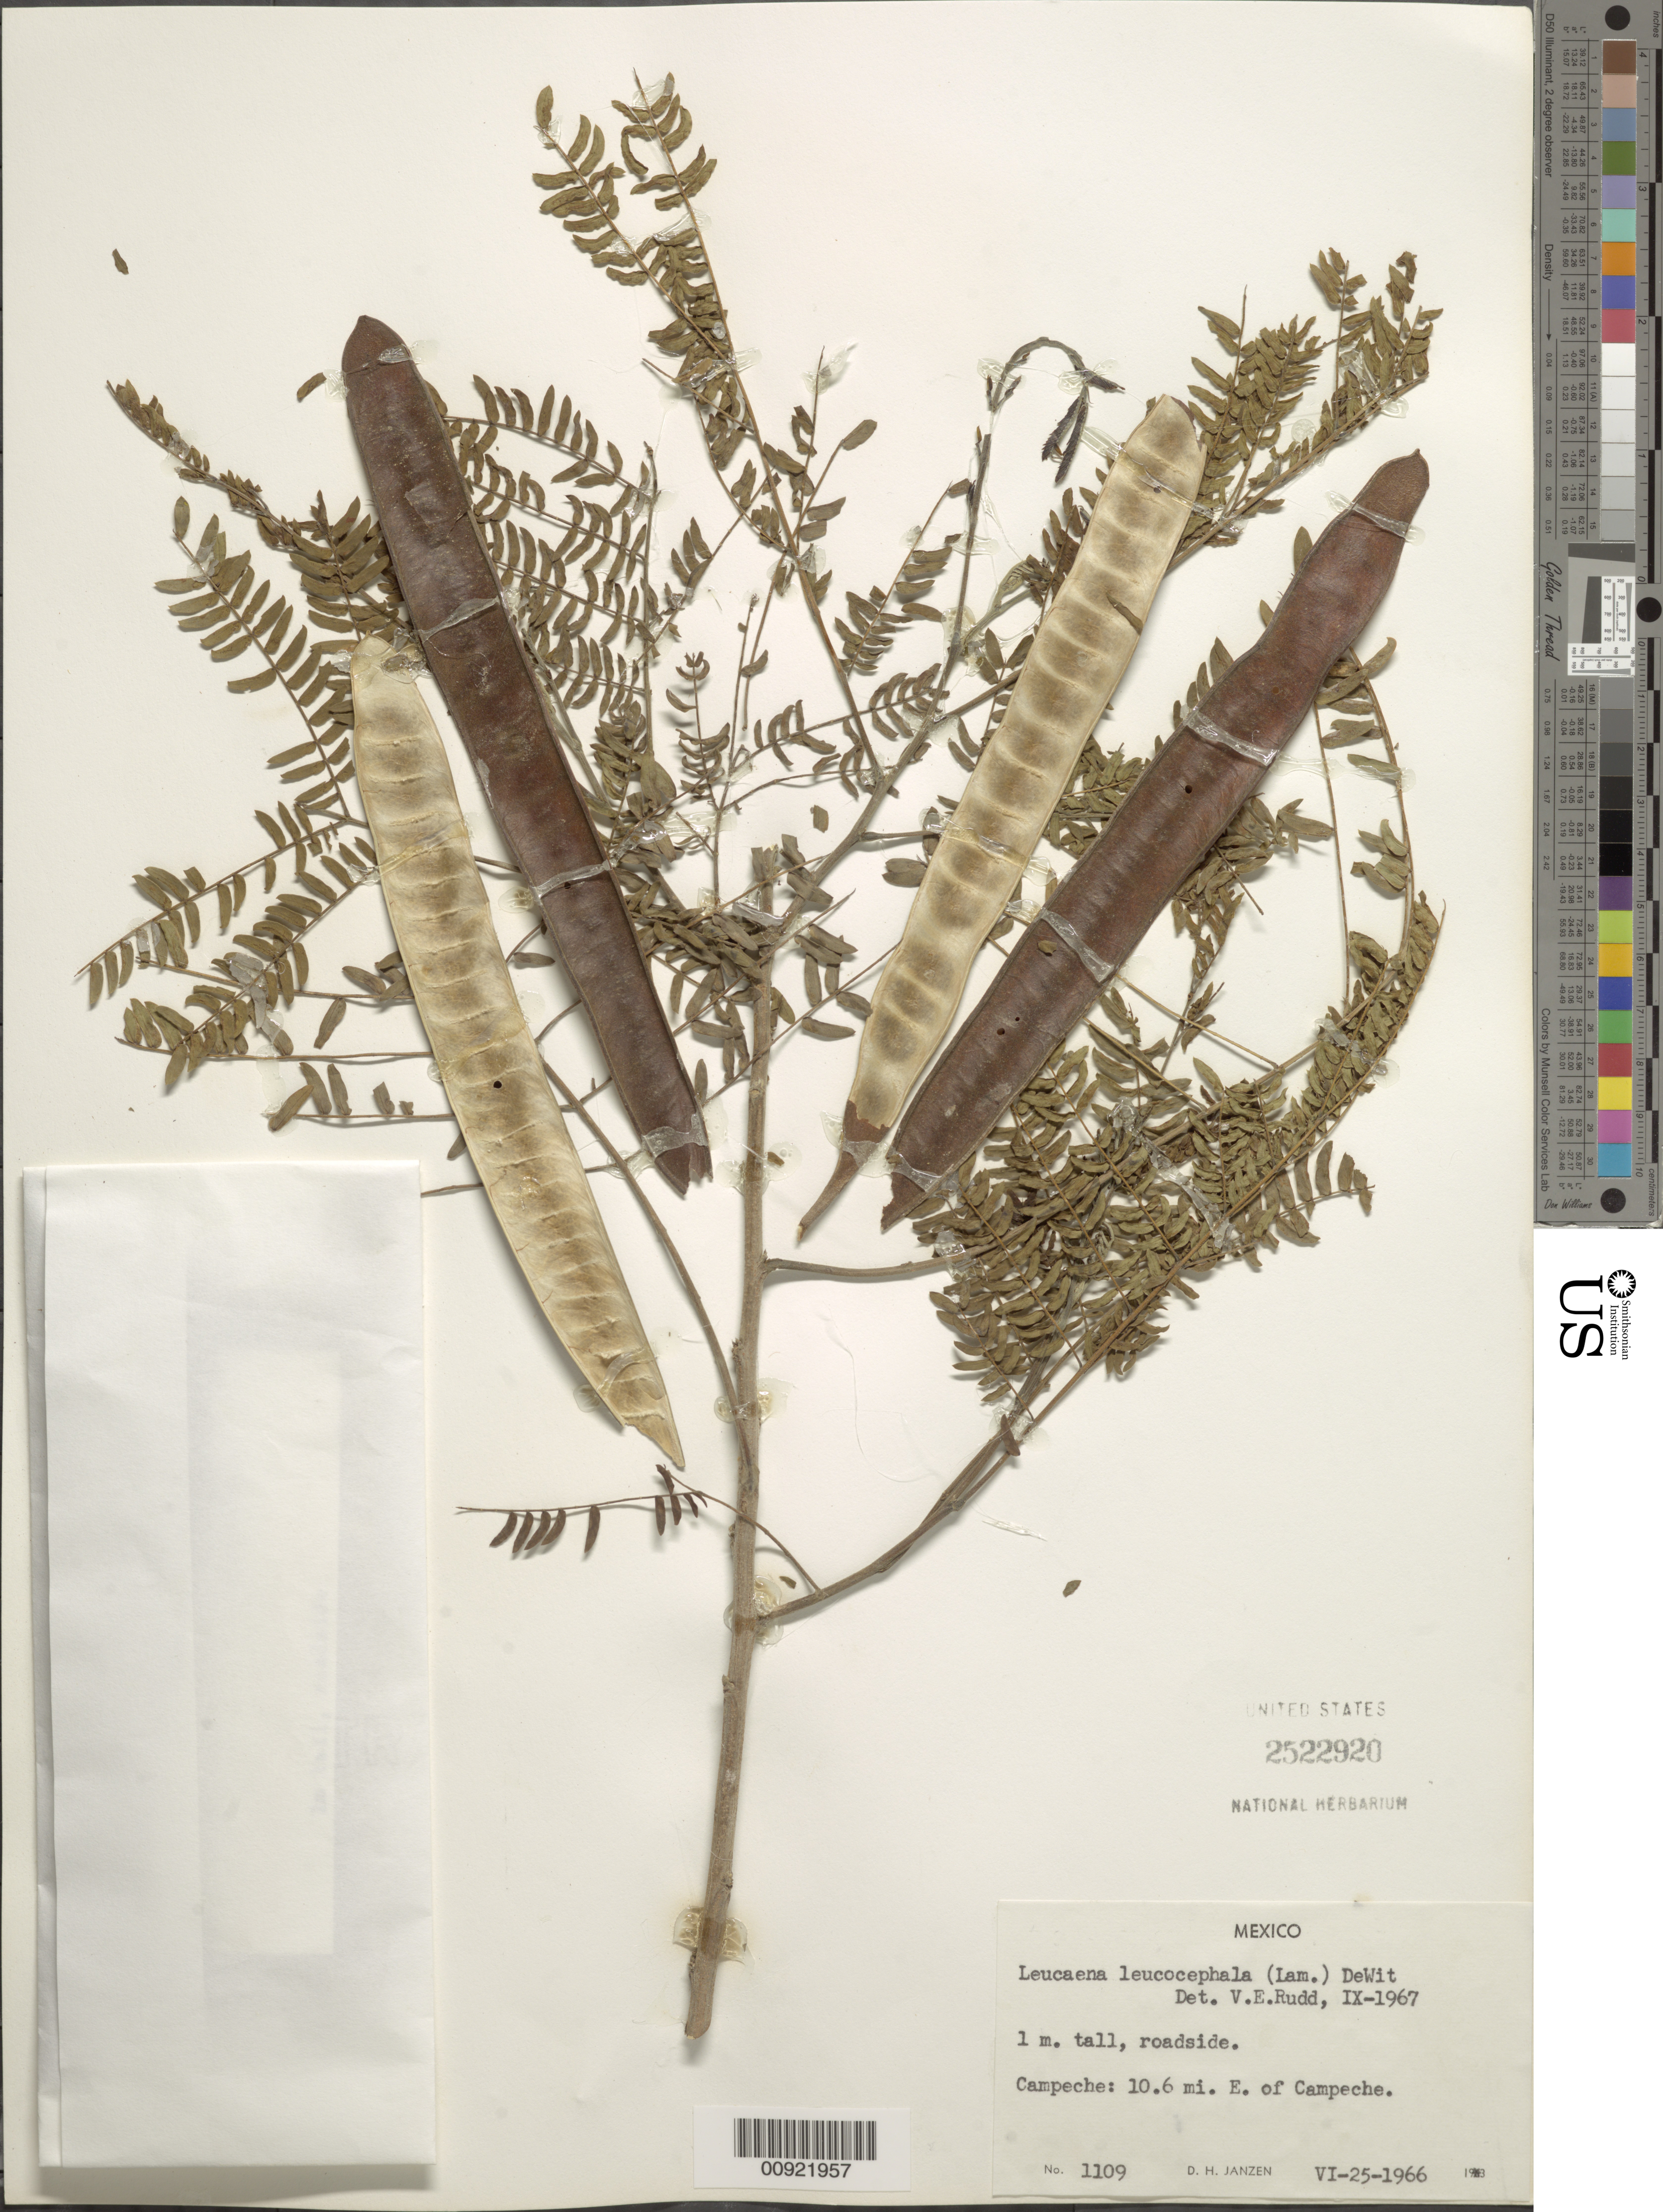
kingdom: Plantae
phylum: Tracheophyta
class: Magnoliopsida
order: Fabales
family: Fabaceae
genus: Leucaena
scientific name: Leucaena leucocephala subsp. leucocephala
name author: (Lam.) de Wit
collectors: D. Janzen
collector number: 1109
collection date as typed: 25 Jun 1966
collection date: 1966-06-25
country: Mexico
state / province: Campeche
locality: Campeche: 10.6 mi. E. of Campeche.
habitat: Roadside.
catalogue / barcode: US 2522920